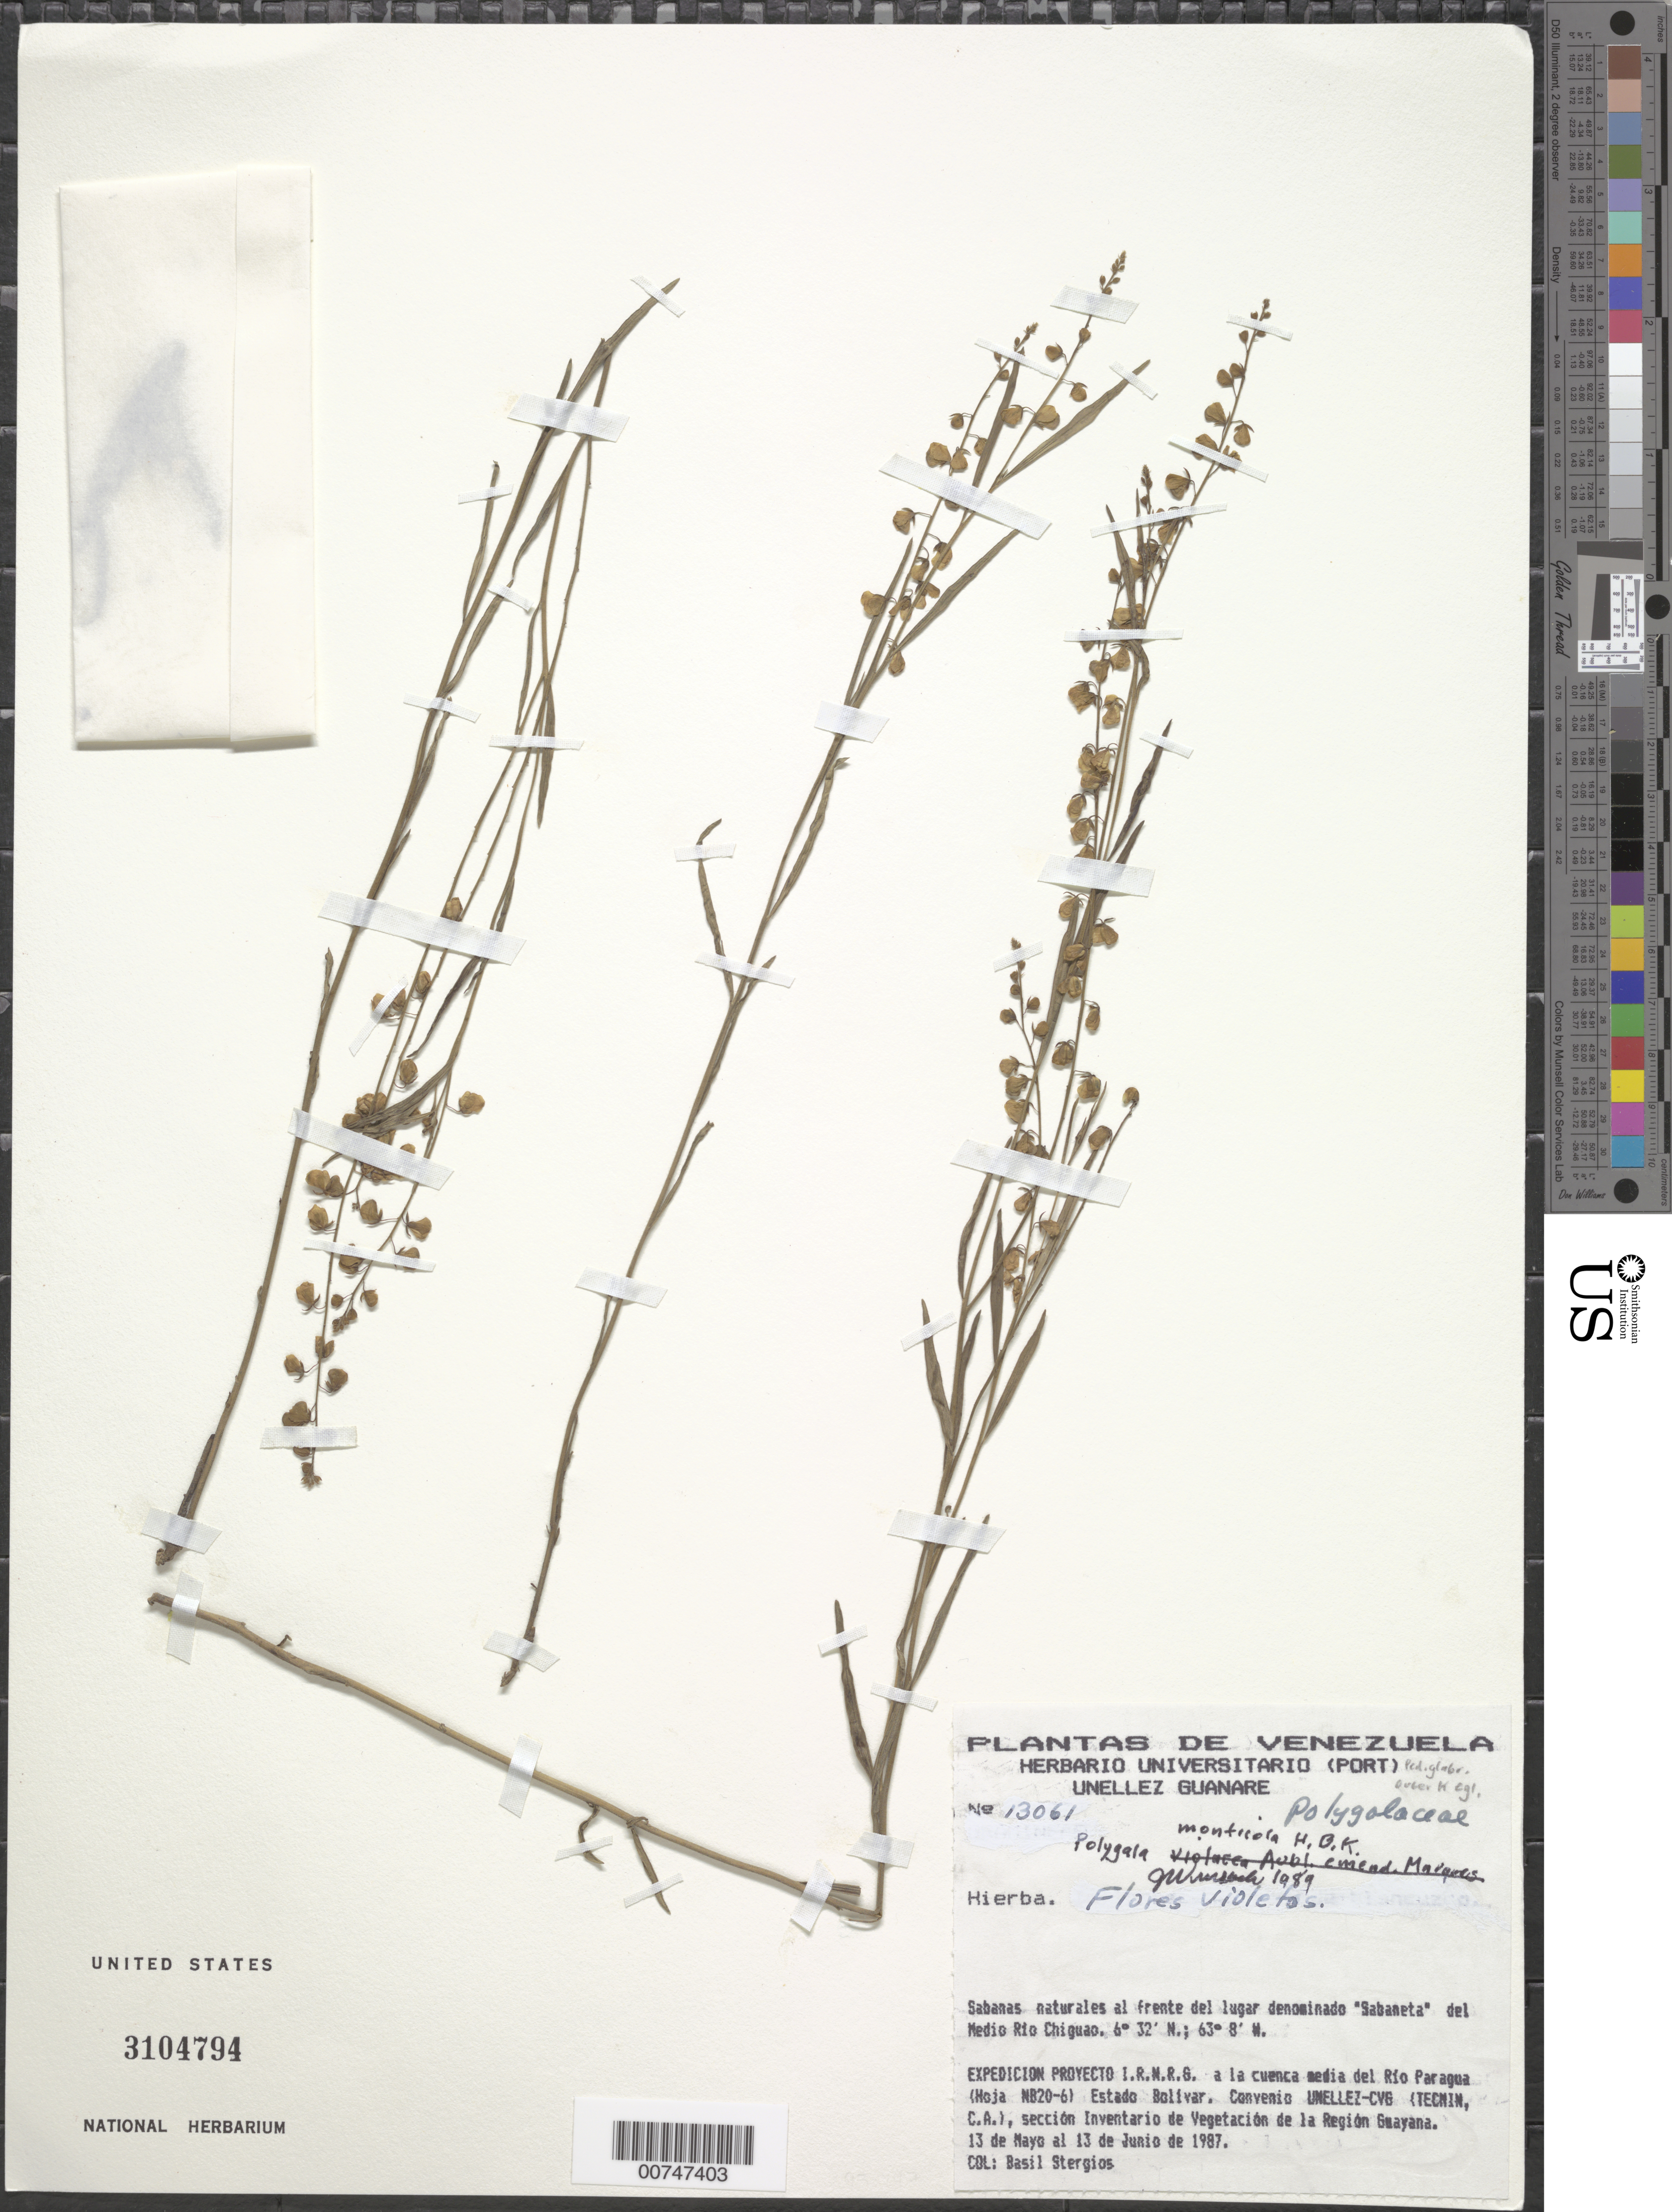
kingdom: Plantae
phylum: Tracheophyta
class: Magnoliopsida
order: Fabales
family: Polygalaceae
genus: Asemeia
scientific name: Asemeia monticola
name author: (Kunth) J.F.B. Pastore & J.R. Abbott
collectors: B. G. Stergios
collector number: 13061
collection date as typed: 13-May-87 to 13-Jun-87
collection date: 1987-05-13/1987-06-13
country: Venezuela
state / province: Bolívar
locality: Medio Río Chiguao, a la altura de "Sabaneta"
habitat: Savanna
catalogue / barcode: US 3104794